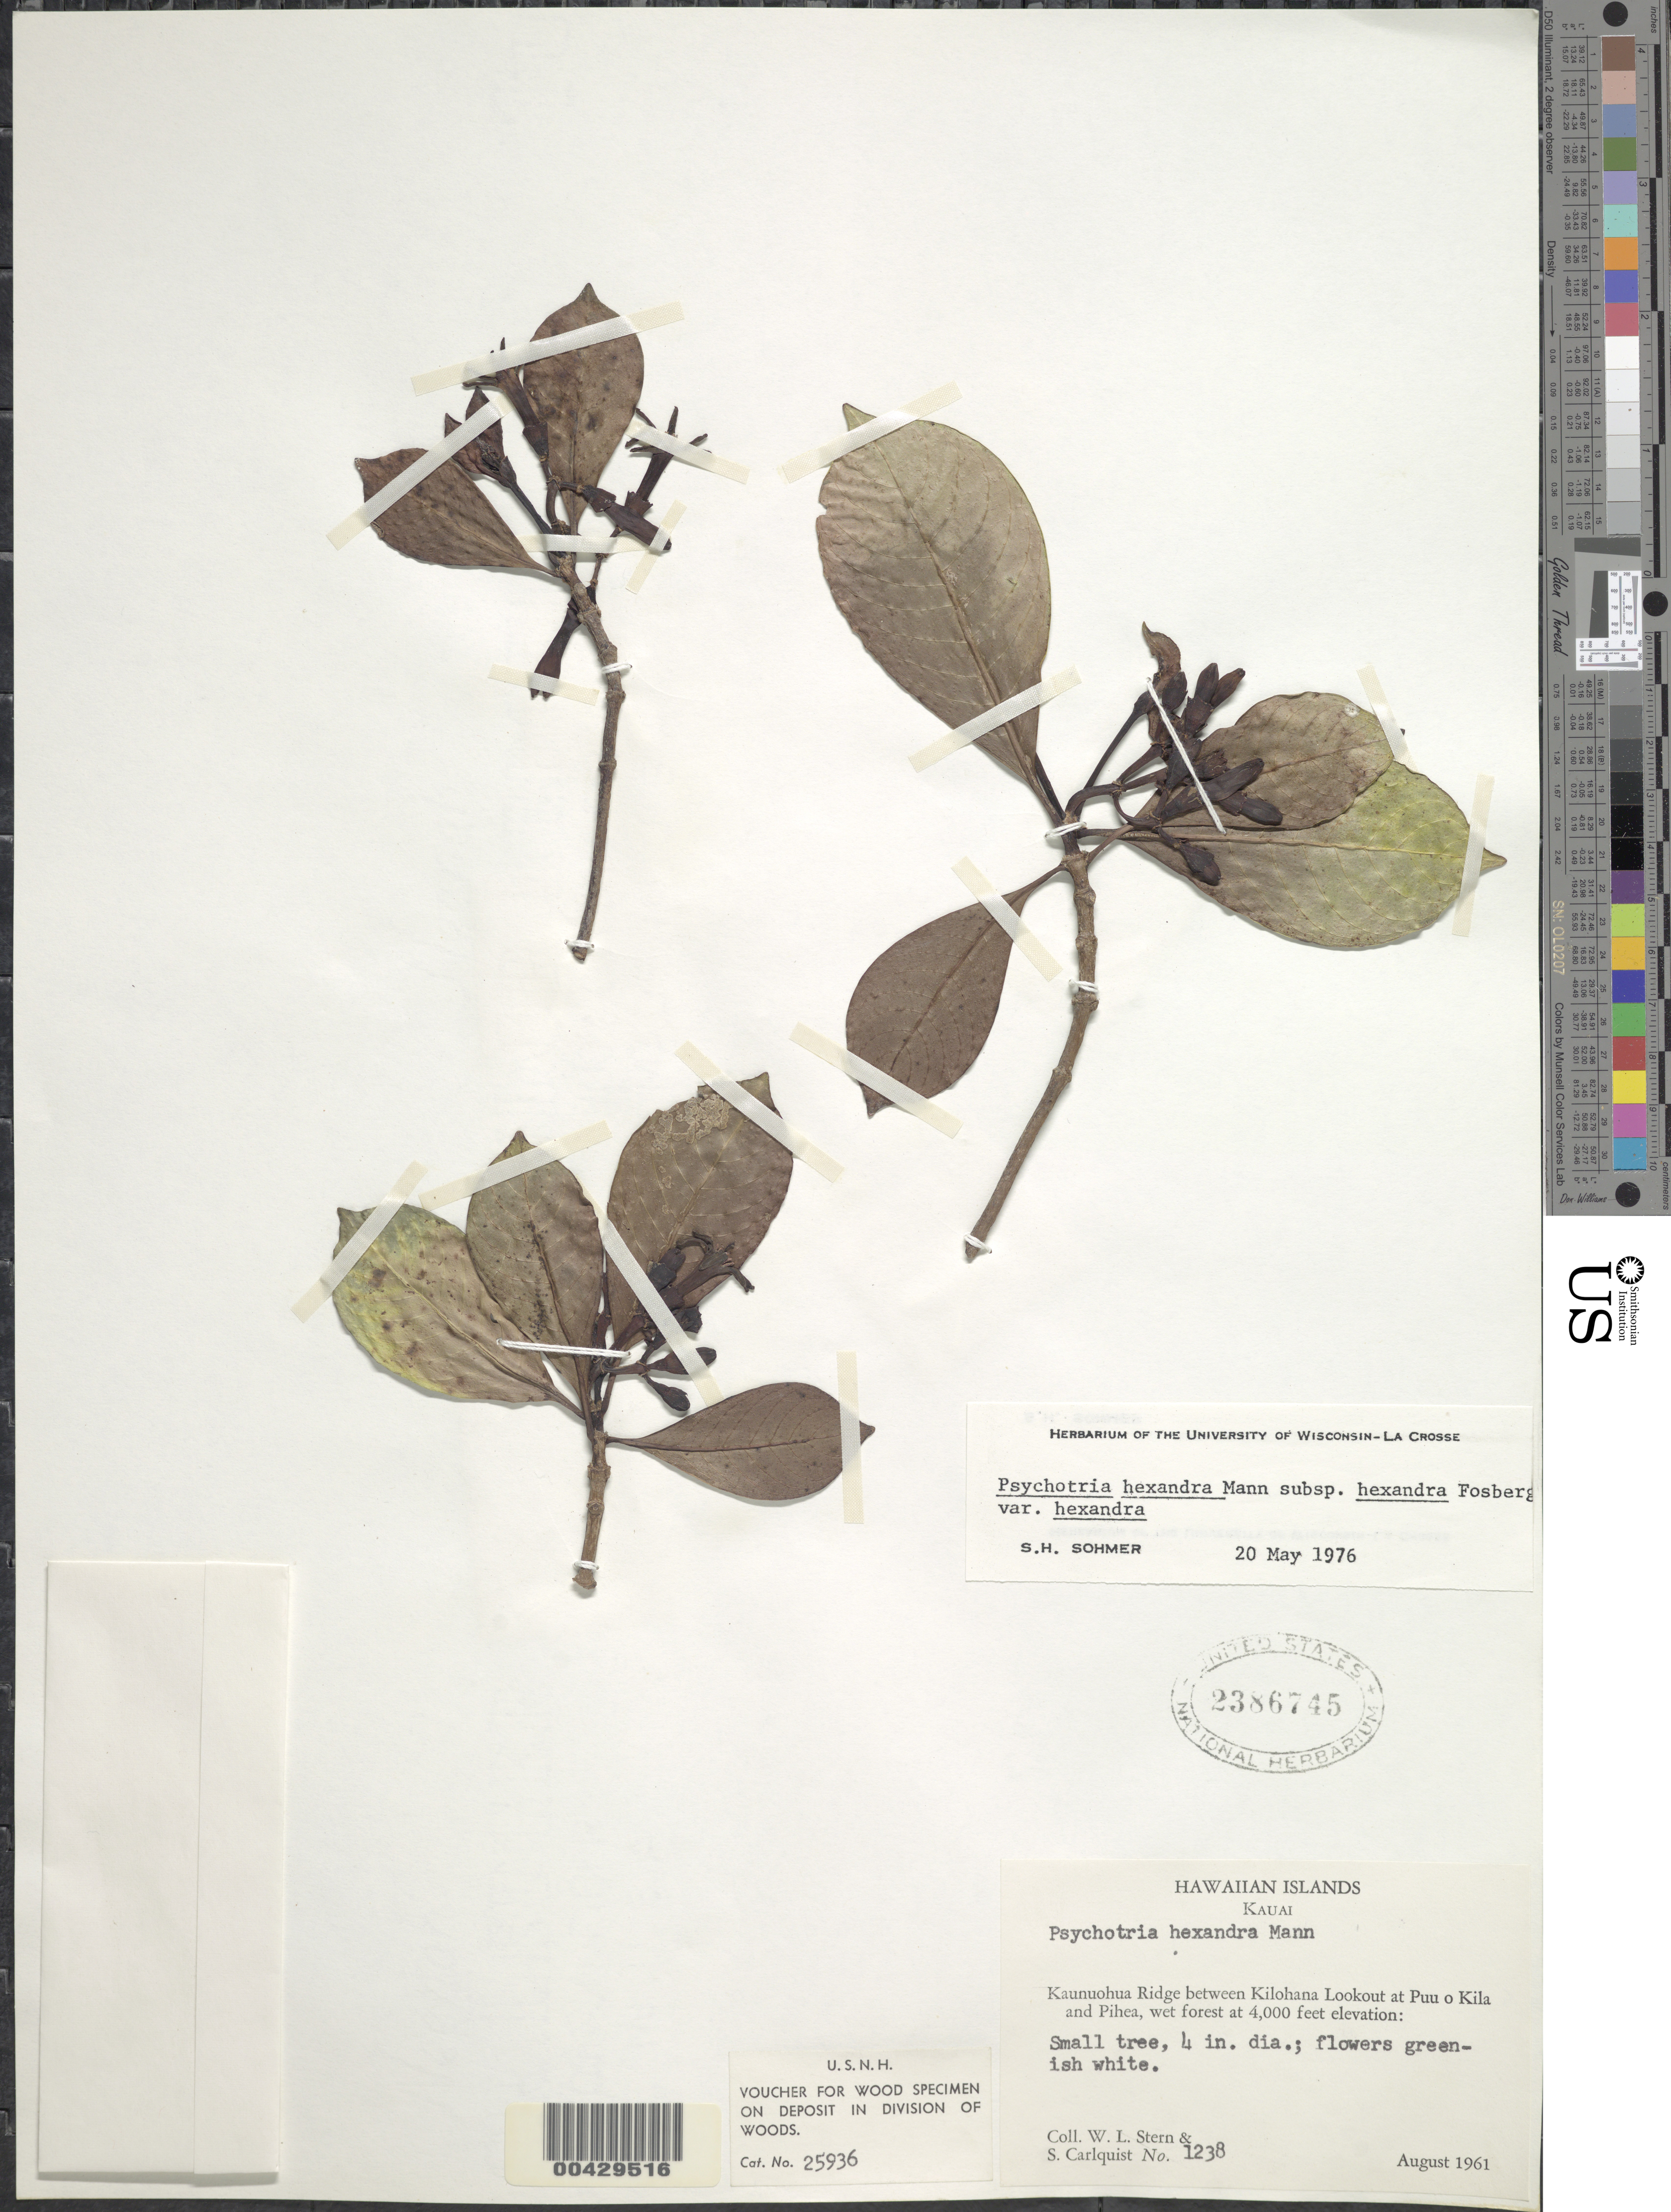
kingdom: Plantae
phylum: Tracheophyta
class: Magnoliopsida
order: Gentianales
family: Rubiaceae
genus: Psychotria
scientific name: Psychotria hexandra var. hexandra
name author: H. Mann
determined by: Wagner, W. L., (BOT), Smithsonian Institution - National Museum of Natural History (UNITED STATES)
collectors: W. L. Stern & S. Carlquist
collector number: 1238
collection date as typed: Aug 1961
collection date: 1961-08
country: United States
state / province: Hawaii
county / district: Kauai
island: Kaua'i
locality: Kaunuohua Ridge between Kilohana Lookout at Puu o Kila & Pihea.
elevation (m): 1219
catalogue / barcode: US 2386745